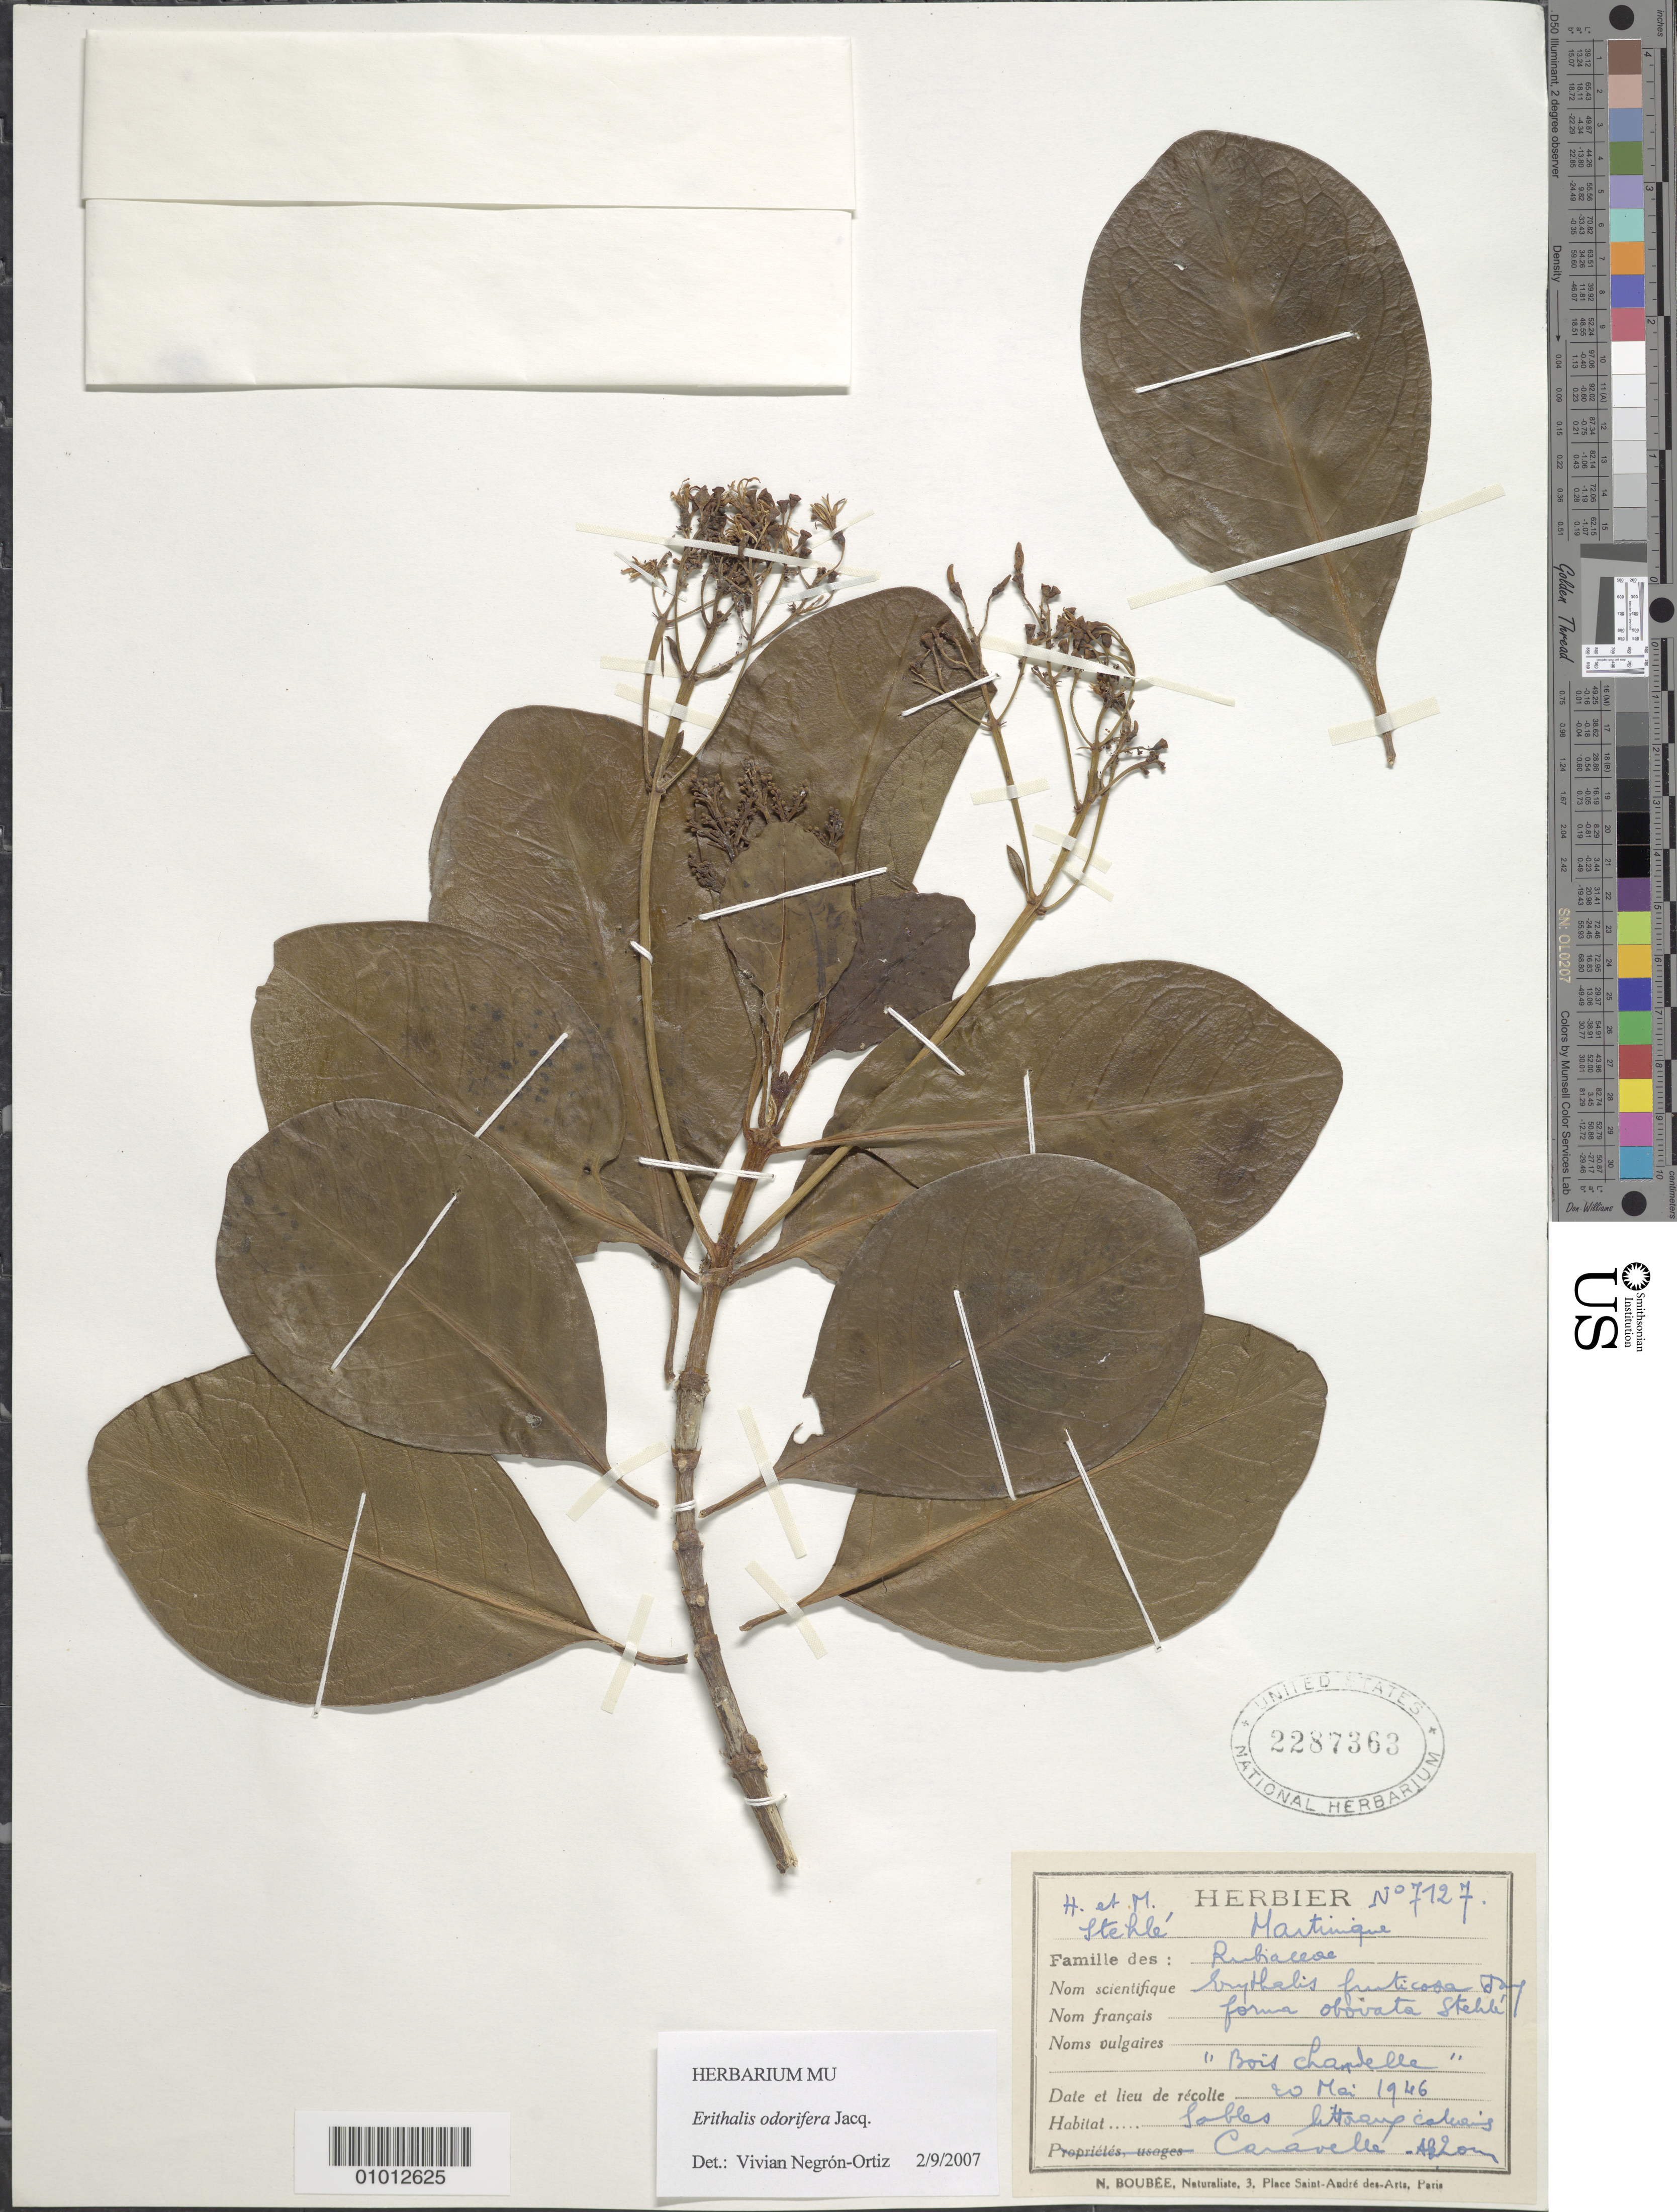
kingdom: Plantae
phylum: Tracheophyta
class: Magnoliopsida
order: Gentianales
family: Rubiaceae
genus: Erithalis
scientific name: Erithalis odorifera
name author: Jacq.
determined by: Negrón-Ortiz, V.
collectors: H. Stehlé & M. Stehlé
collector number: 7127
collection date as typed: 20 May 1946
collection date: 1946-05-20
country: Martinique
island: Martinique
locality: Caravelle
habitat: Sables littoreux calceis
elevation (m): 20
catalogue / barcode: US 2287363